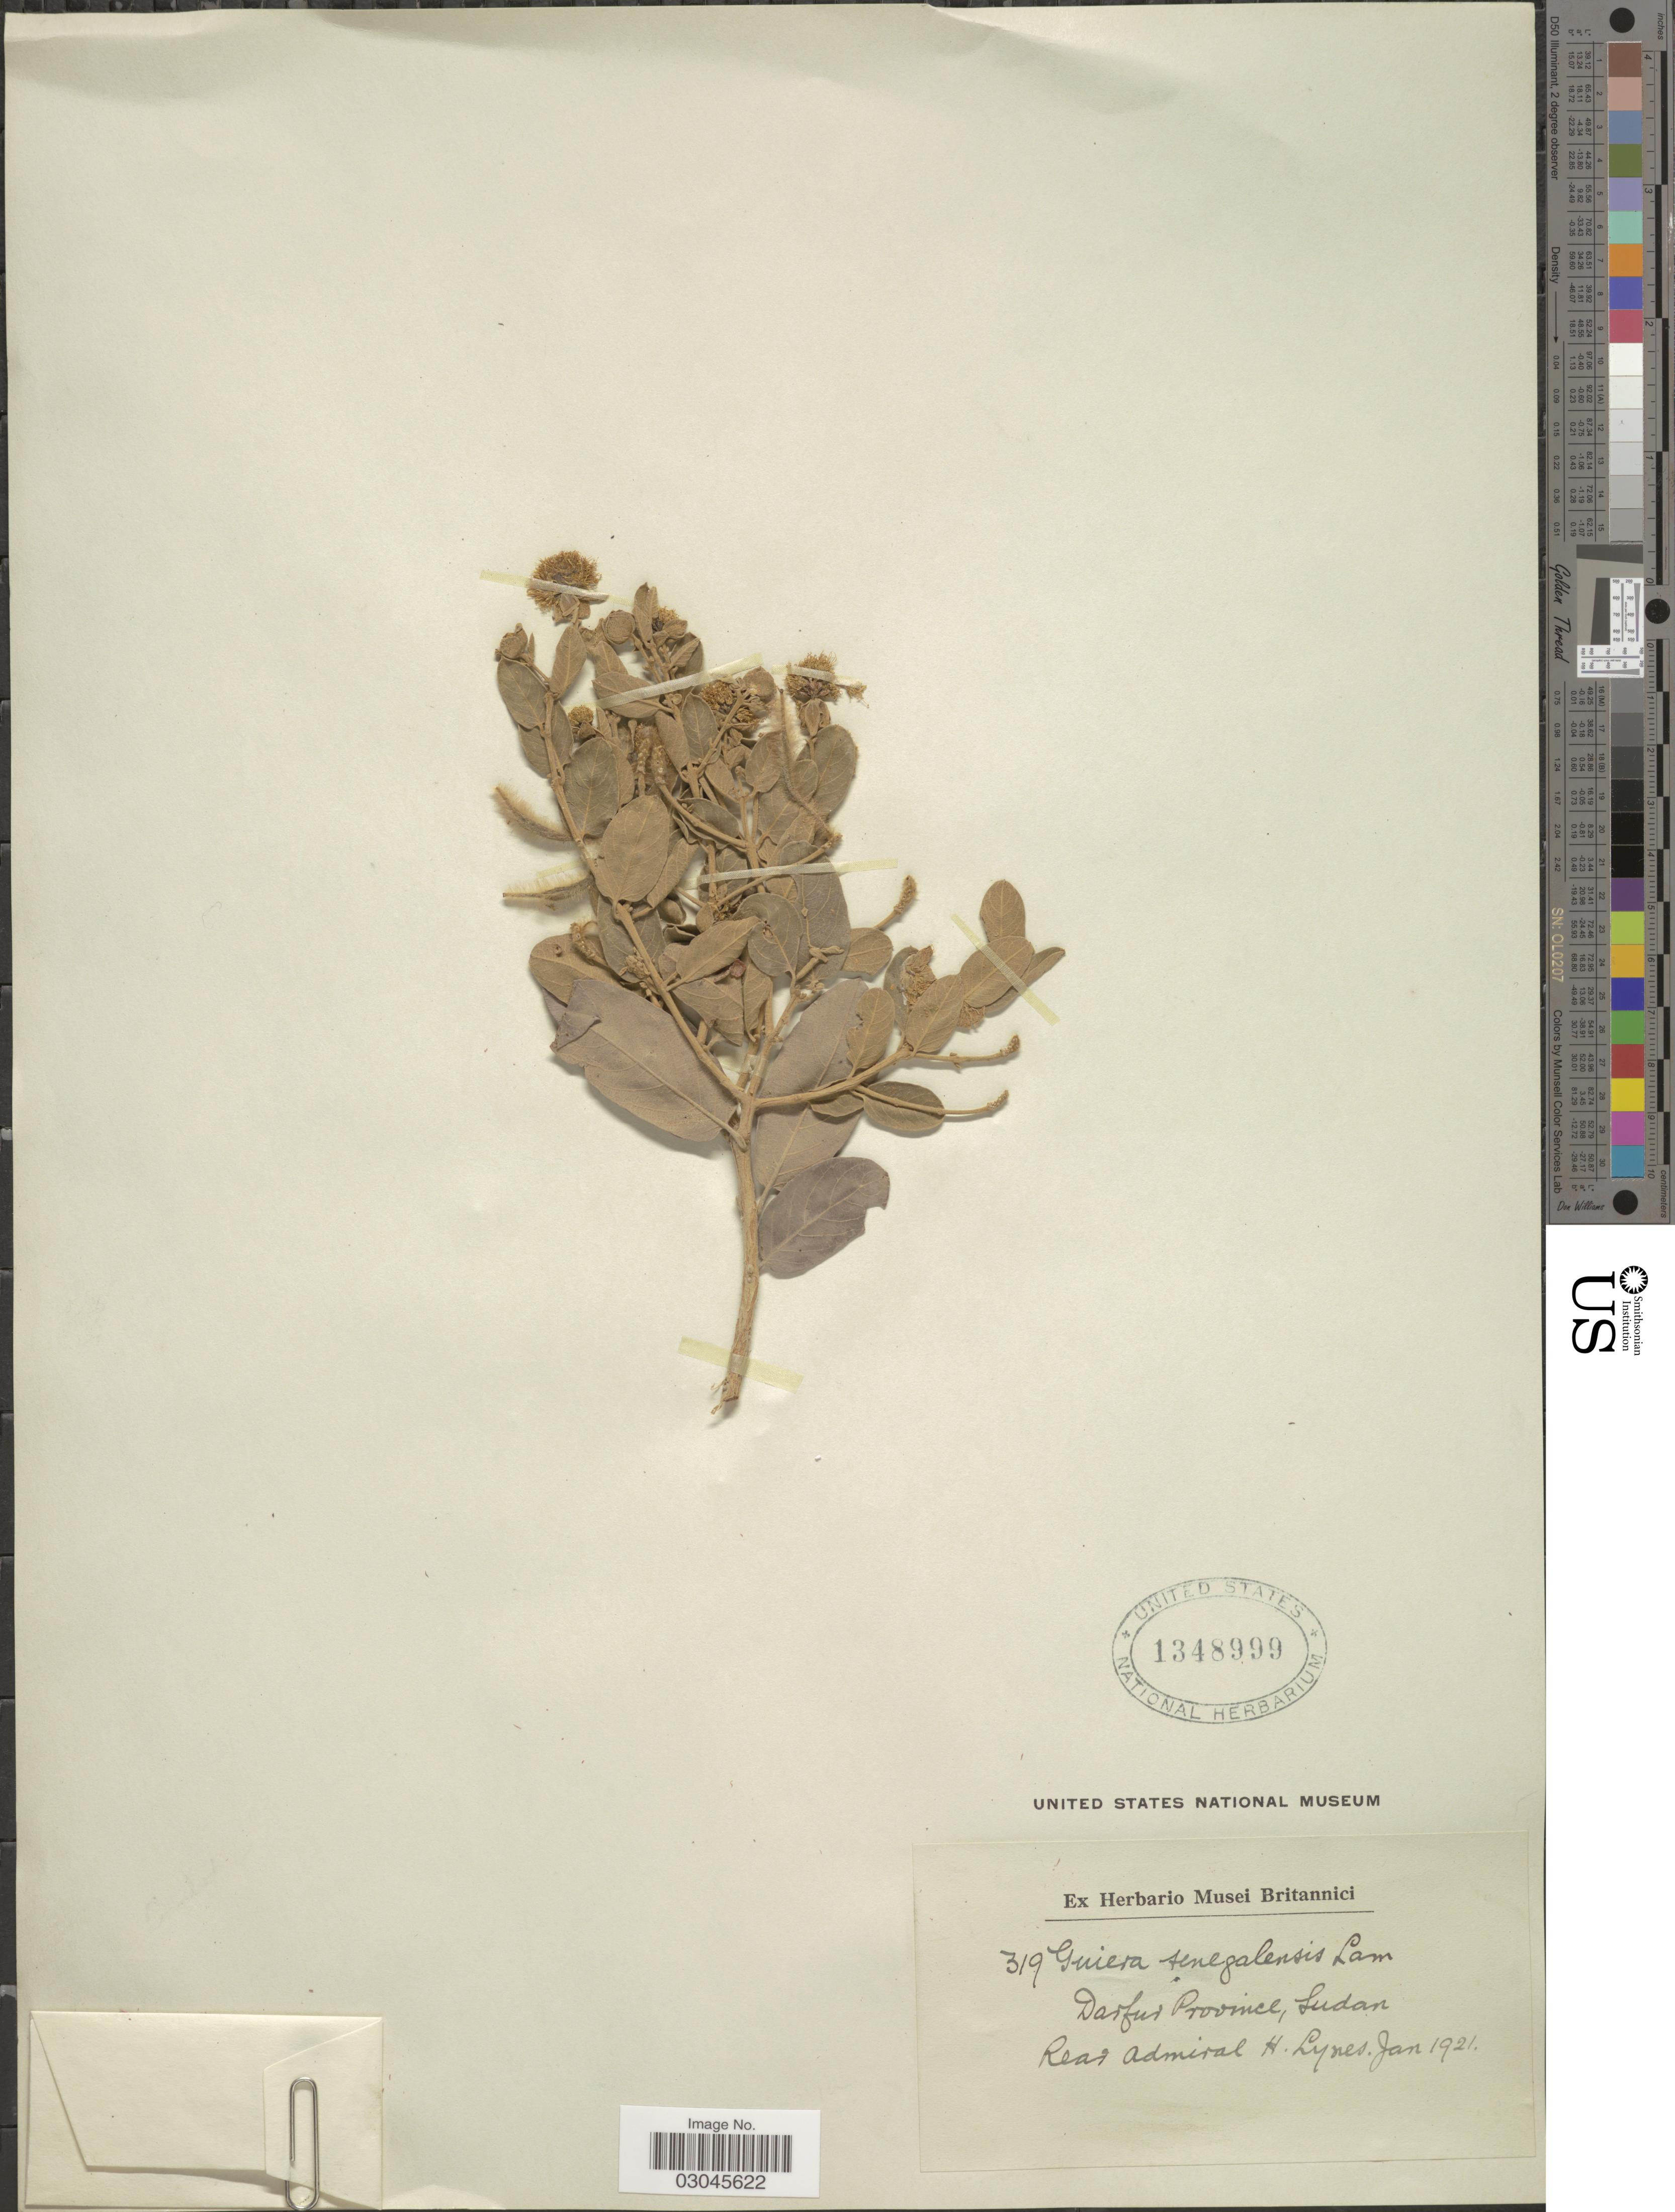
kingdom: Plantae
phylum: Tracheophyta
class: Magnoliopsida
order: Myrtales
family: Combretaceae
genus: Guiera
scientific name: Guiera senegalensis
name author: J.F. Gmel.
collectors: H. Lynes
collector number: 319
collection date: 1921-01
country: Sudan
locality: Darfur Province.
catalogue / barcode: US 1348999